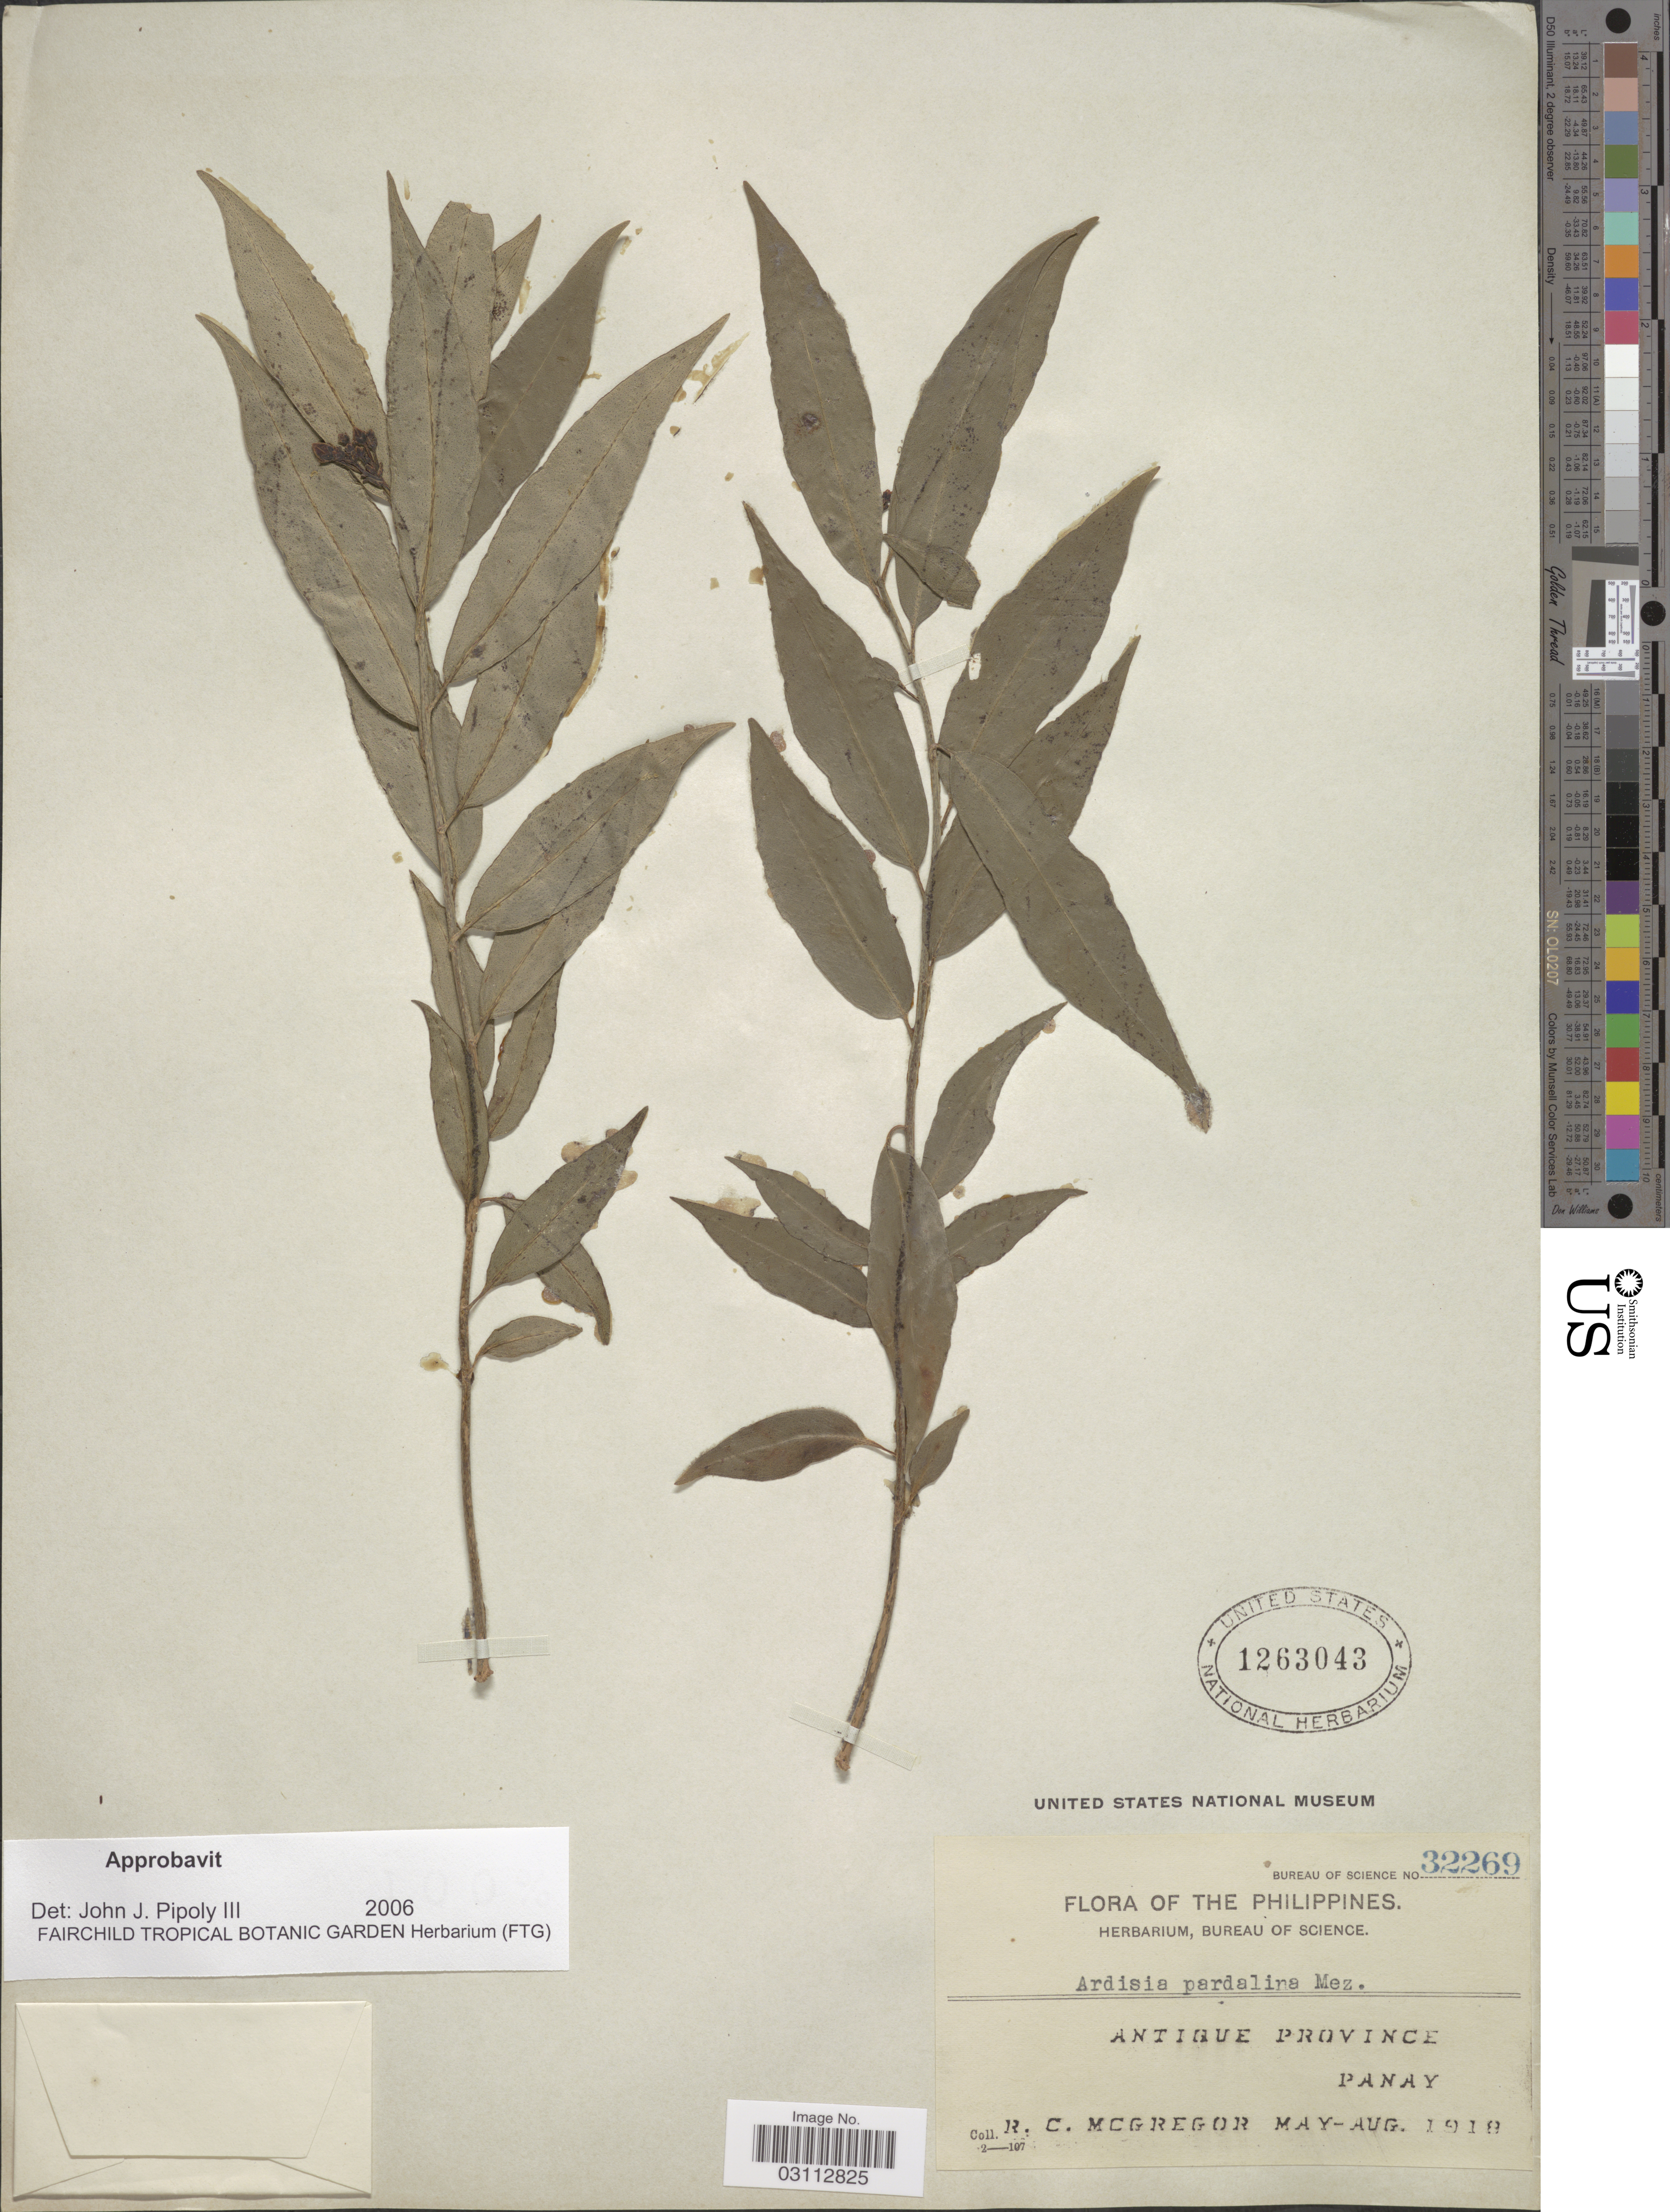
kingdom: Plantae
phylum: Tracheophyta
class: Magnoliopsida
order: Ericales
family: Primulaceae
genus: Ardisia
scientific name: Ardisia pardalina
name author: Mez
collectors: R. C. McGregor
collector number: Bureau of Science 32269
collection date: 1918-05/1918-08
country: Philippines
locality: Antique Province. Panay.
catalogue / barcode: US 1263043